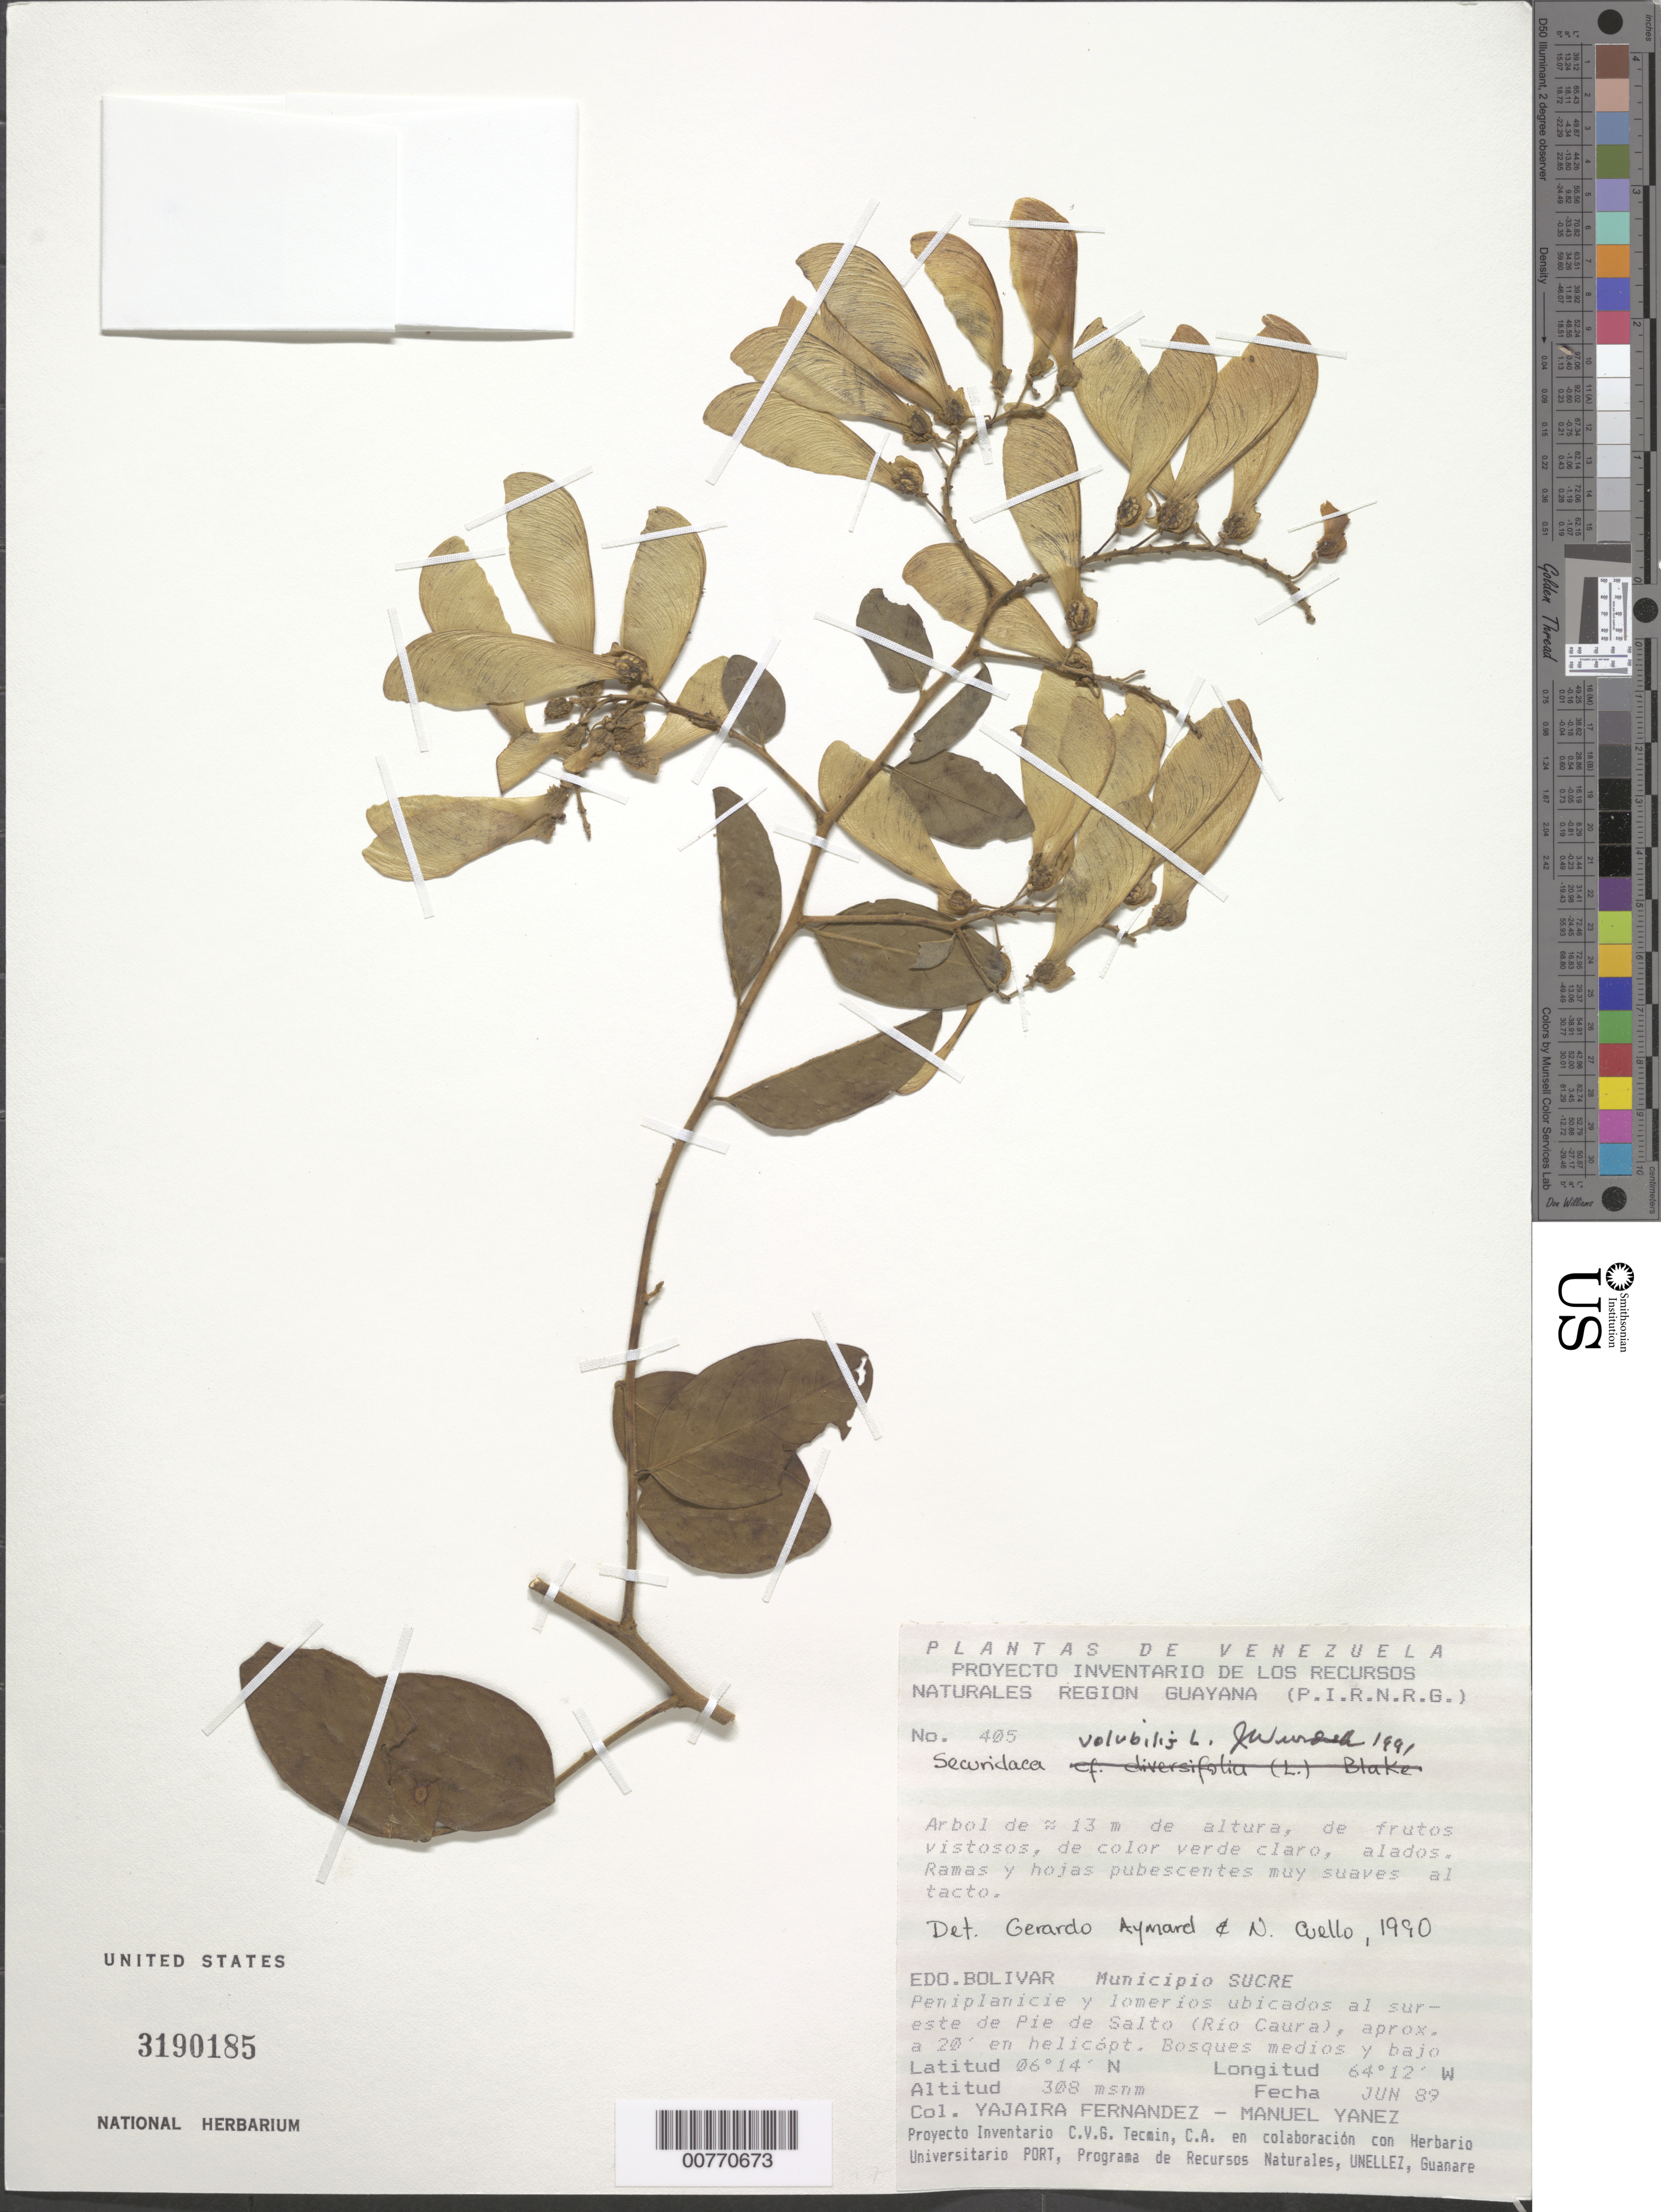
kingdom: Plantae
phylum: Tracheophyta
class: Magnoliopsida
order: Fabales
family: Polygalaceae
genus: Securidaca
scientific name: Securidaca volubilis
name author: L.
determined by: Wurdack, John J., (US), US (UNITED STATES)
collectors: Y. Fernandez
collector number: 405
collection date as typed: Jun-89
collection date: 1989-06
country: Venezuela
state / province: Bolívar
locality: Mun. Sucre, SE of Pie de Salto (Río Caura)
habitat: Peniplanicie y lomerios ubicados; bosques medios y bajo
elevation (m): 308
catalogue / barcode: US 3190185